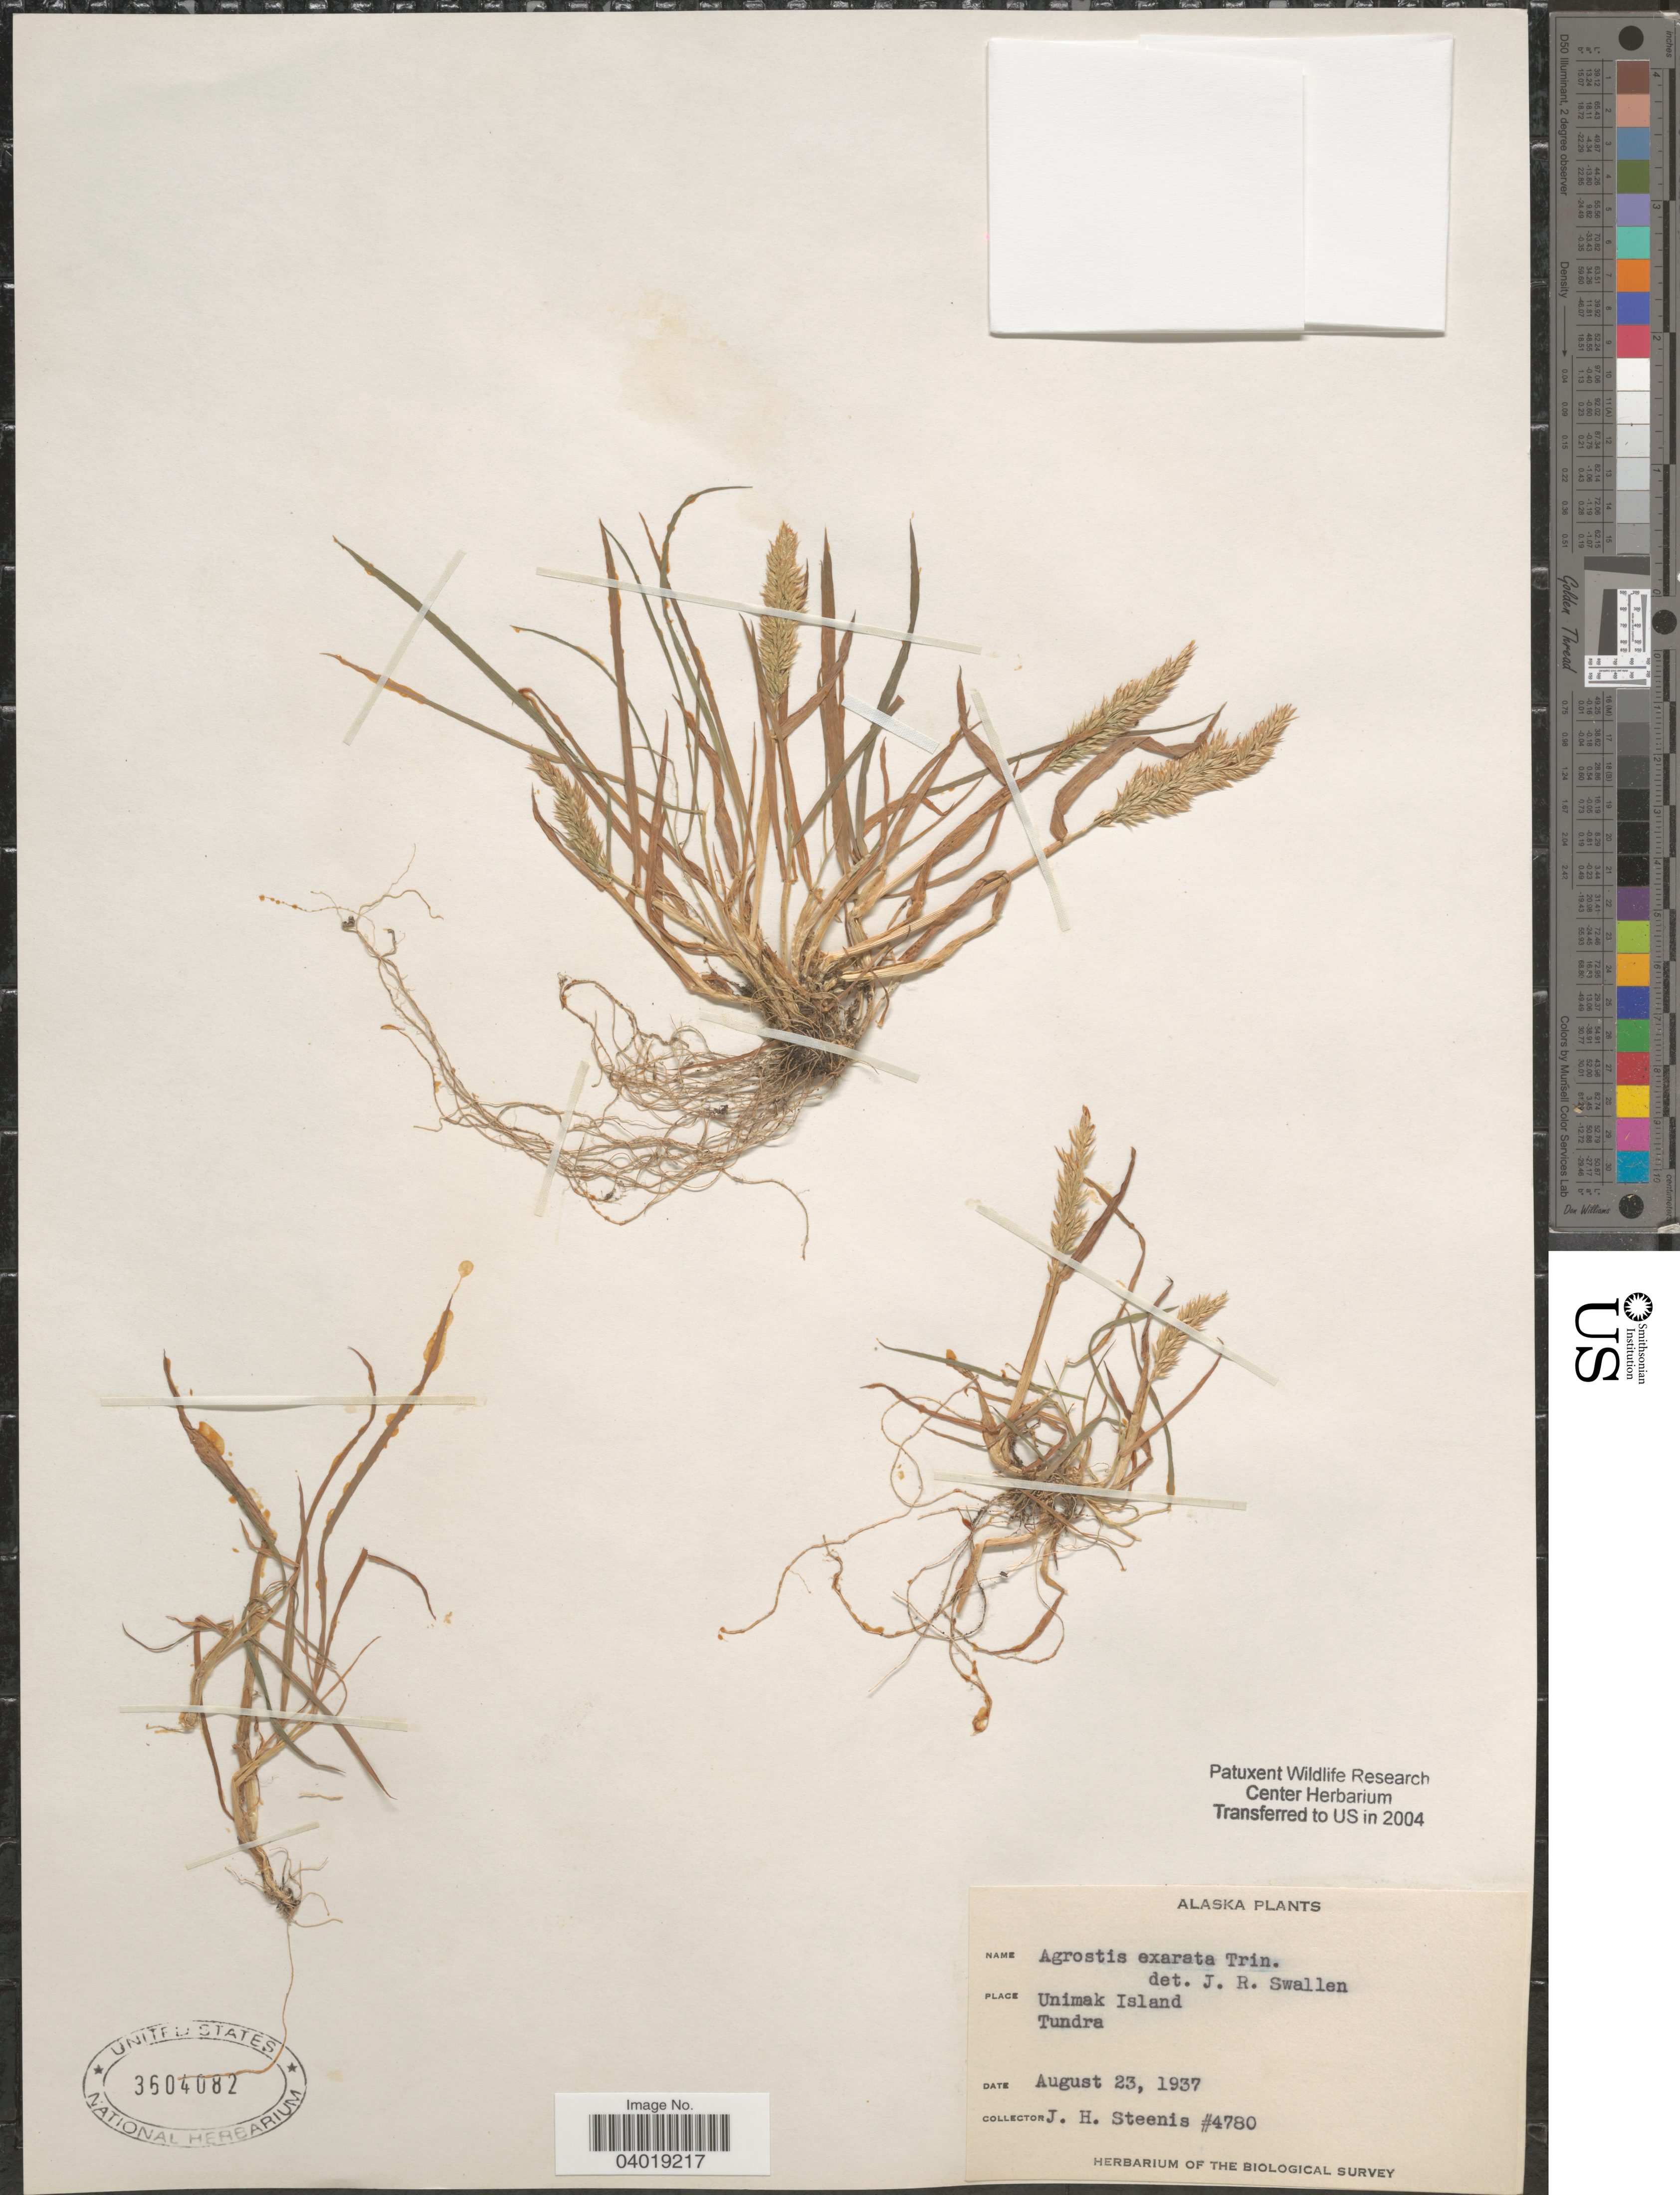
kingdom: Plantae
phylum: Tracheophyta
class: Liliopsida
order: Poales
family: Poaceae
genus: Agrostis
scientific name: Agrostis exarata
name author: Trin.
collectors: J. H. Steenis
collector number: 4780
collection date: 1937-08-23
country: United States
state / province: Alaska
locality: Unimak Island.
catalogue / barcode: US 3604082